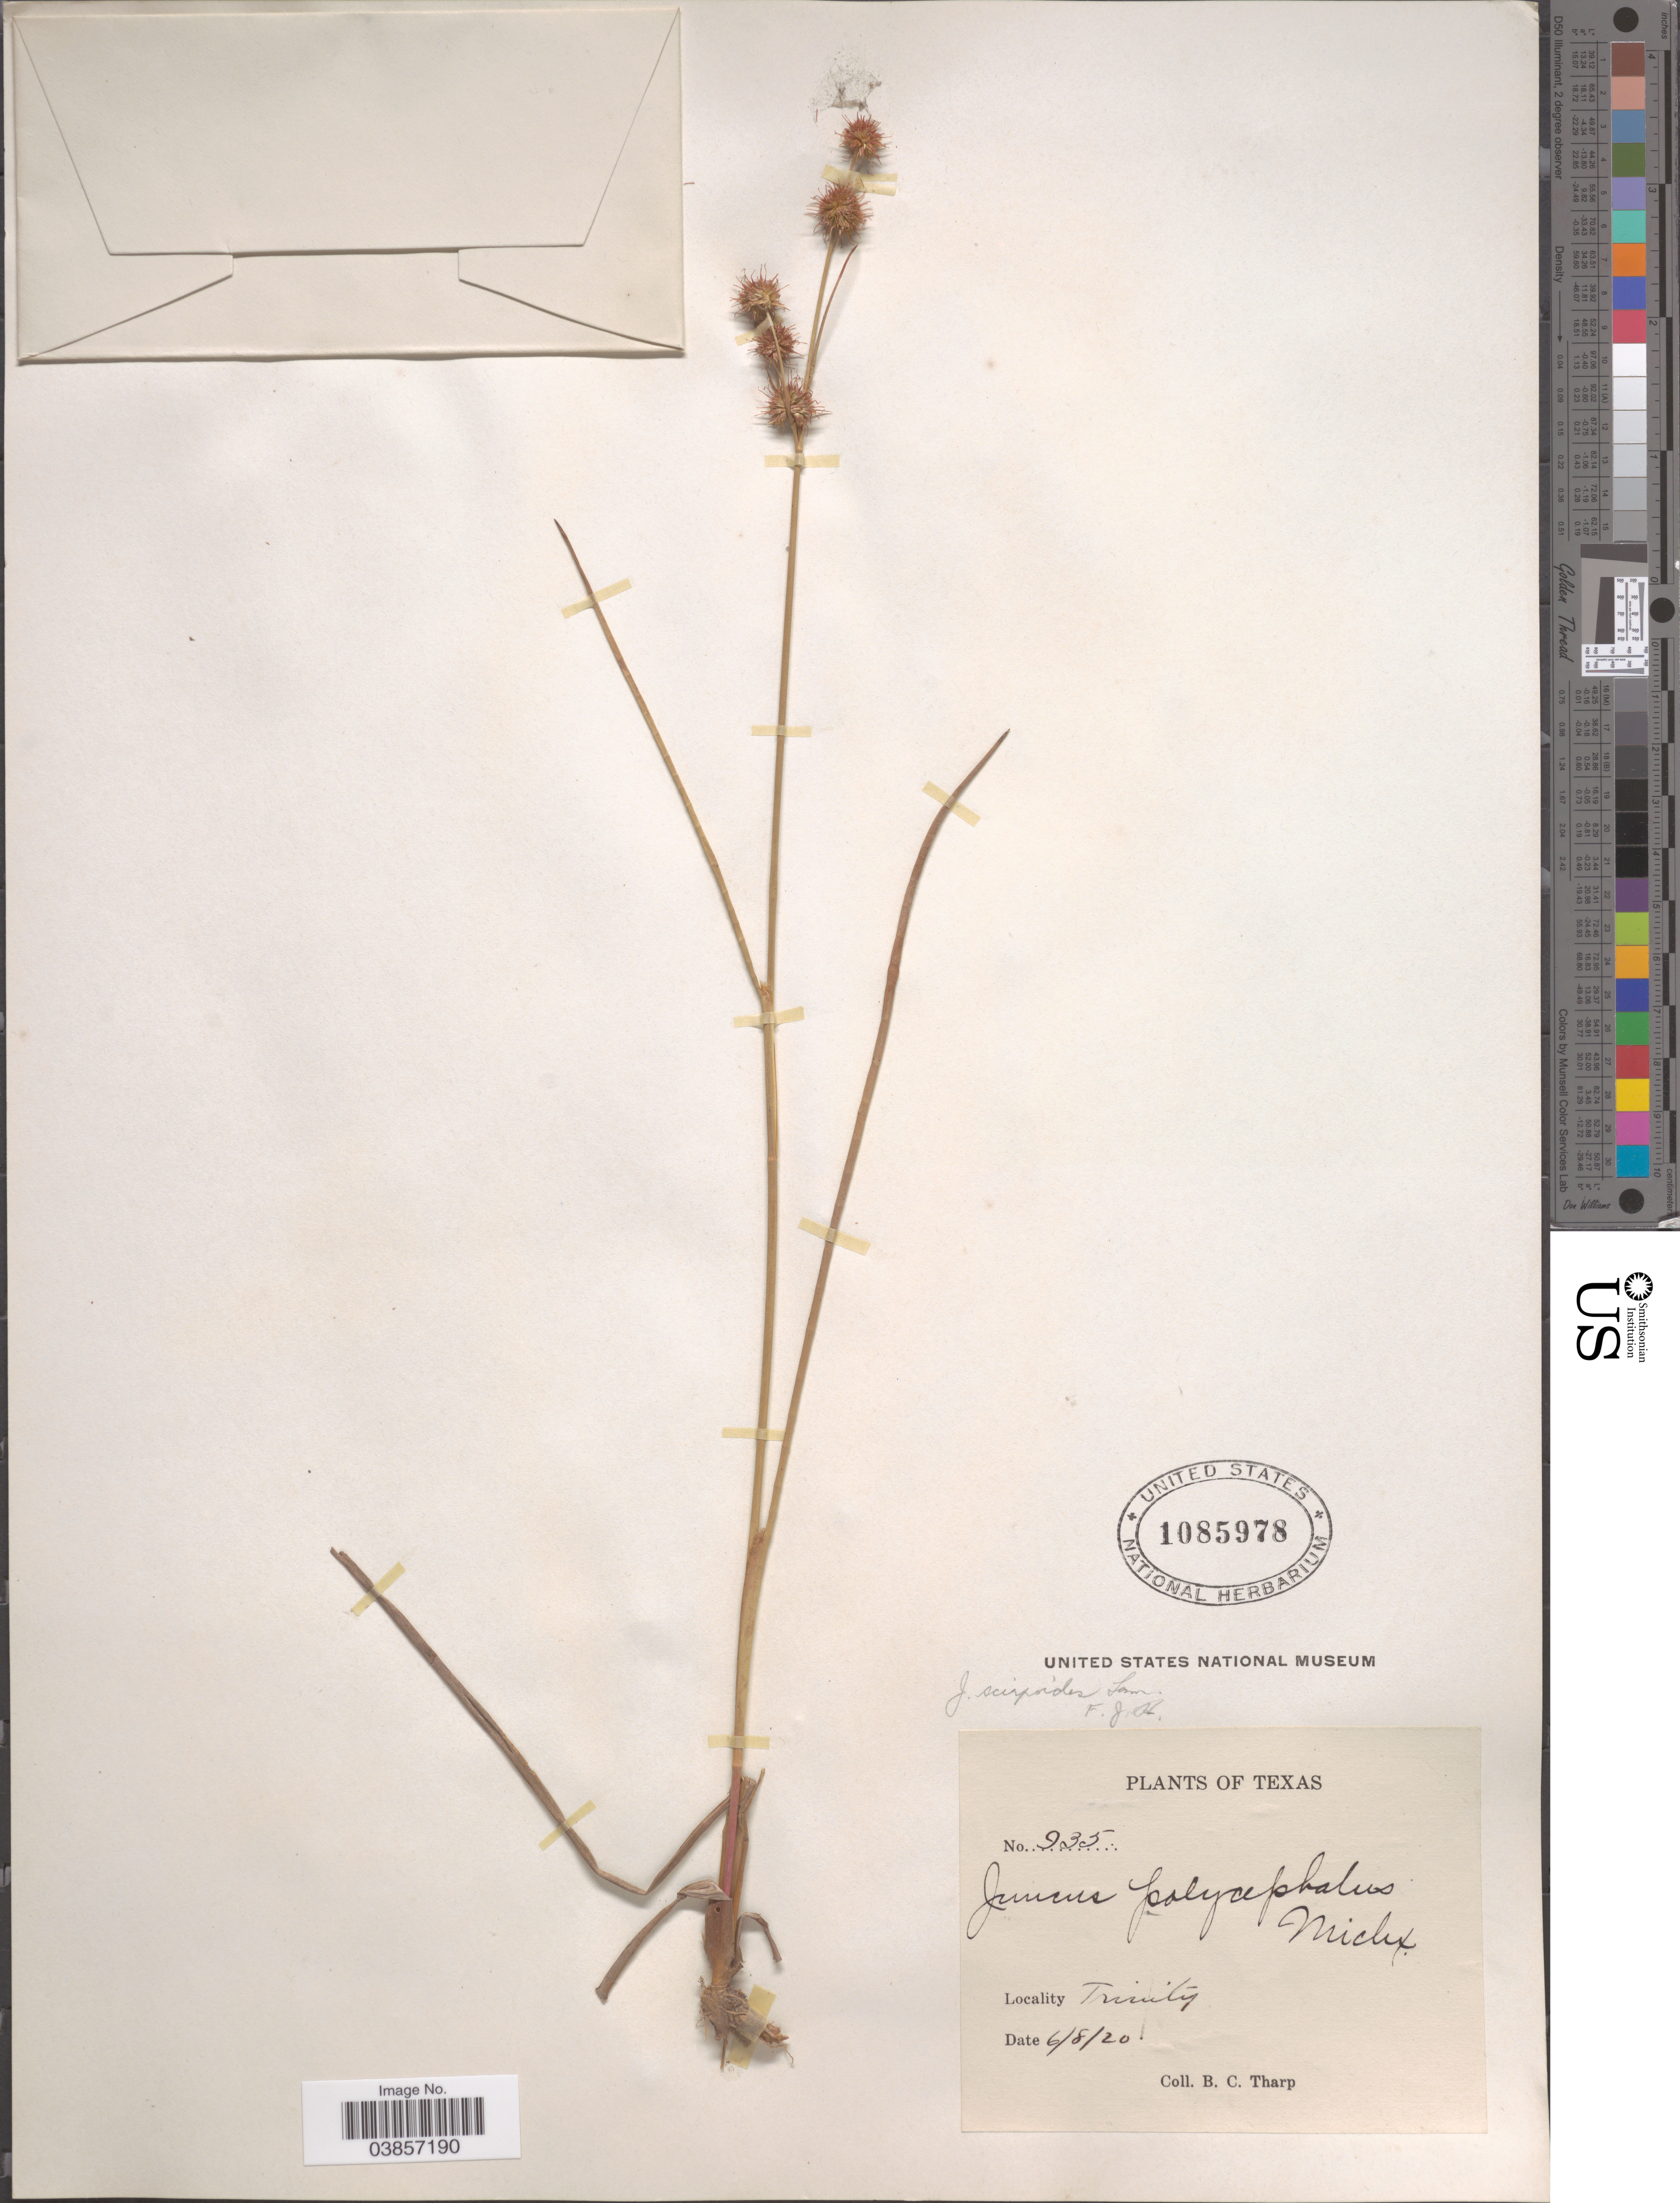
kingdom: Plantae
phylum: Tracheophyta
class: Liliopsida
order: Poales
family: Juncaceae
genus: Juncus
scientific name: Juncus scirpoides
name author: Lam.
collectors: B. C. Tharp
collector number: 935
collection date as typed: Transcribed d/m/y: 8/6/20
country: United States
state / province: Texas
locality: Trinity.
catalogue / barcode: US 1085978